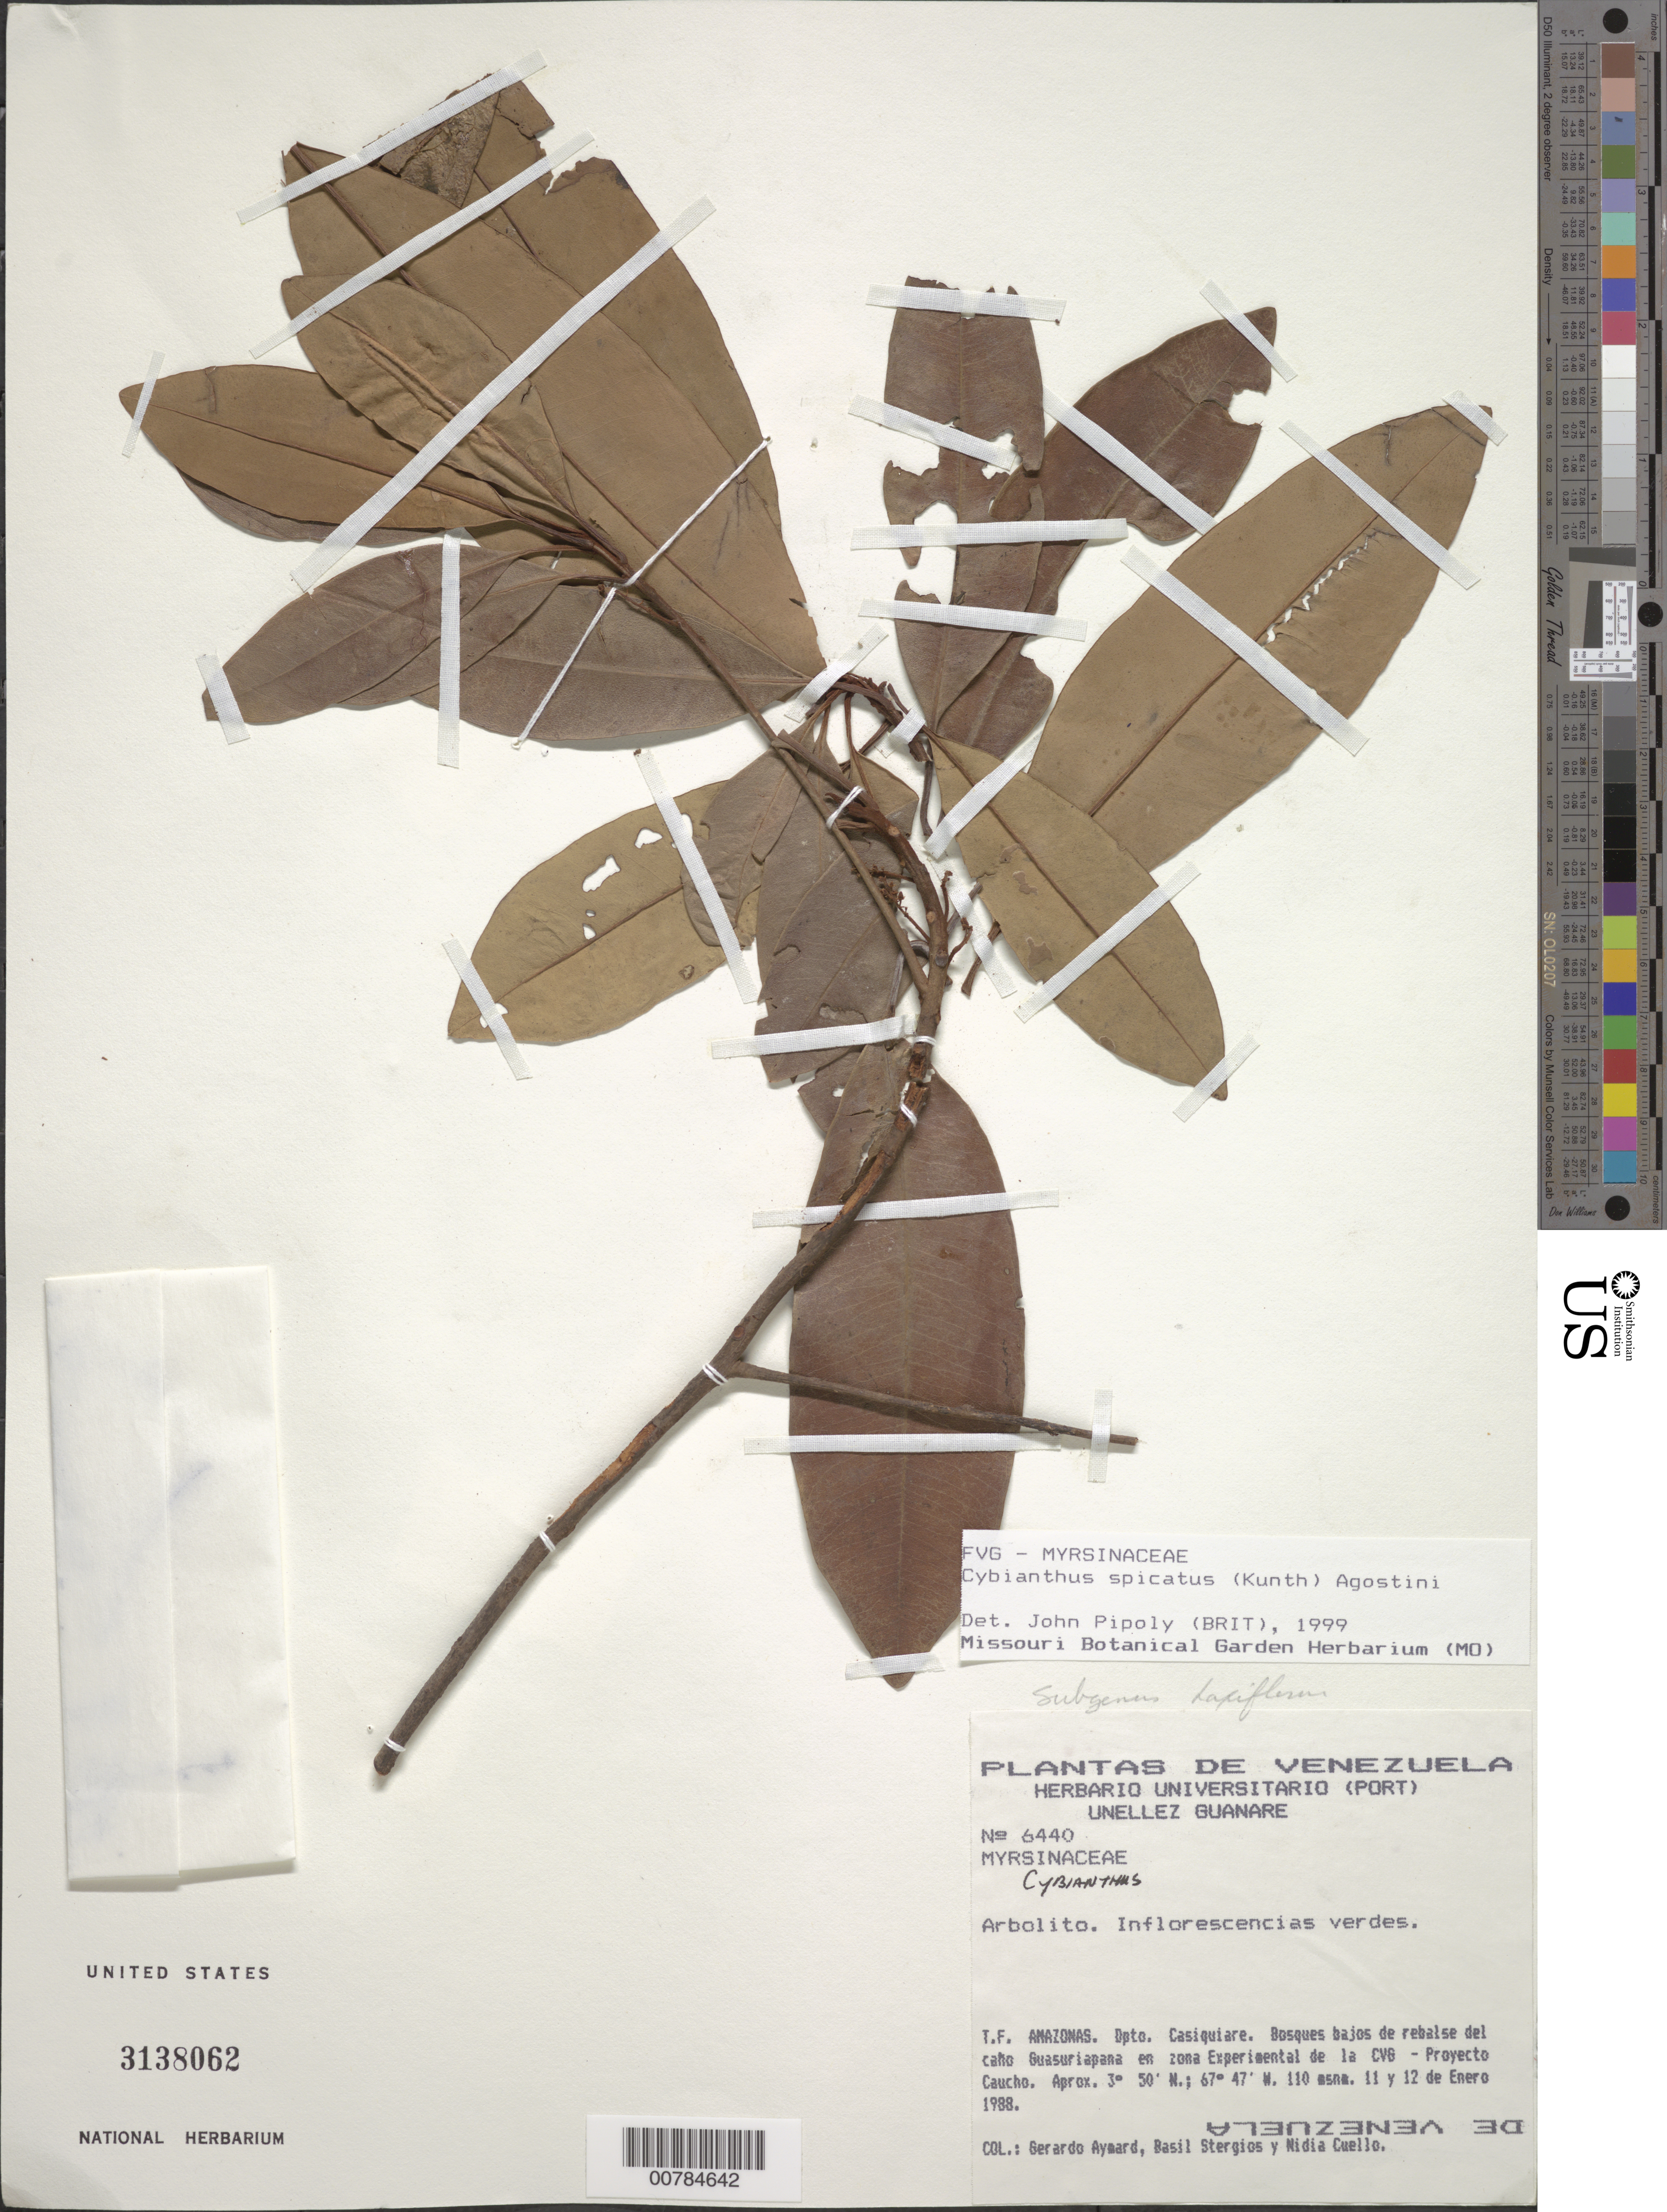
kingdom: Plantae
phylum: Tracheophyta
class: Magnoliopsida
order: Ericales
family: Primulaceae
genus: Cybianthus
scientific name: Cybianthus spicatus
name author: (Kunth) G. Agostini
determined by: Pipoly, J. J., III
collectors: G. A. Aymard, B. G. Stergios & N. L. Cuello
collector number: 6440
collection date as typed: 11-Feb-88 to 12-Feb-88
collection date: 1988-02-11/1988-02-12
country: Venezuela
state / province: Amazonas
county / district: Casiquiare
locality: Caño Guasuriapana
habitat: Bosques bajos de rebalse del cano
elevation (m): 110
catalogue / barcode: US 3138062